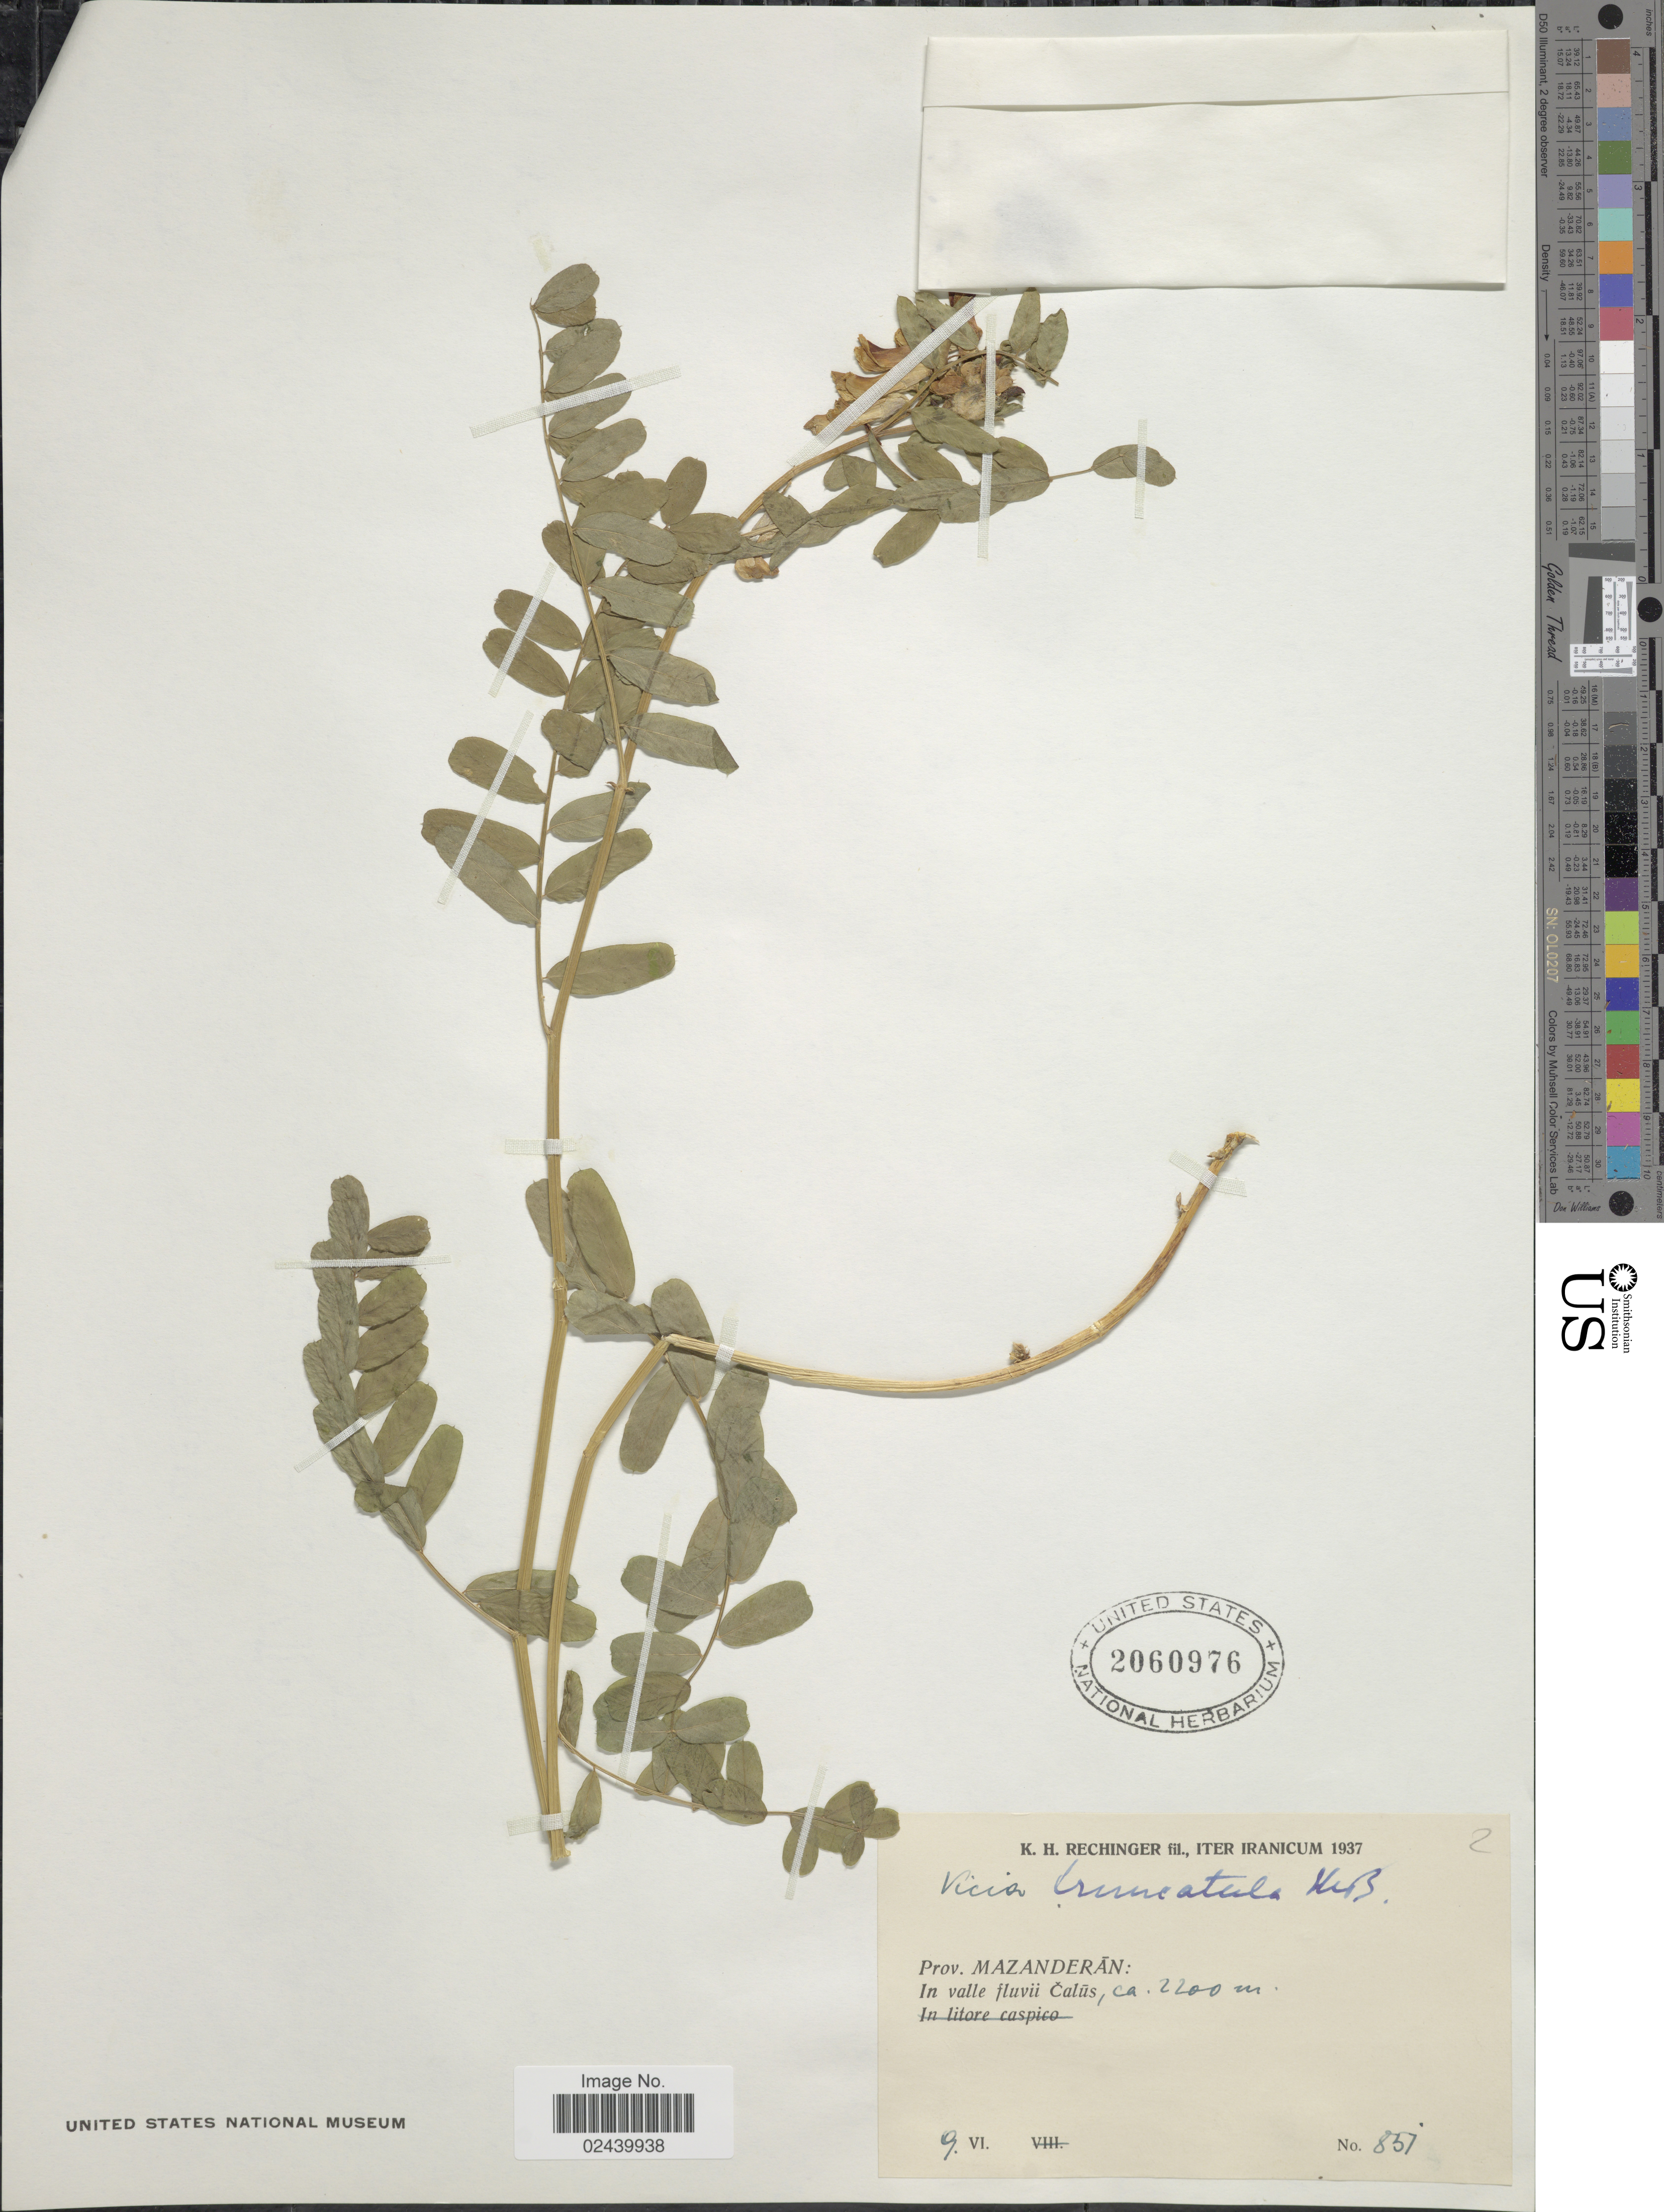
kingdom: Plantae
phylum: Tracheophyta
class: Magnoliopsida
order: Fabales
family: Fabaceae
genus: Vicia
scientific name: Vicia truncatula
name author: M. Bieb.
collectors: K. H. Rechinger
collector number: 857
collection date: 1937-06-09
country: Iran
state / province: Mazandaran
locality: In valle fluvii Calus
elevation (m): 2200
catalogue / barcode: US 2060976